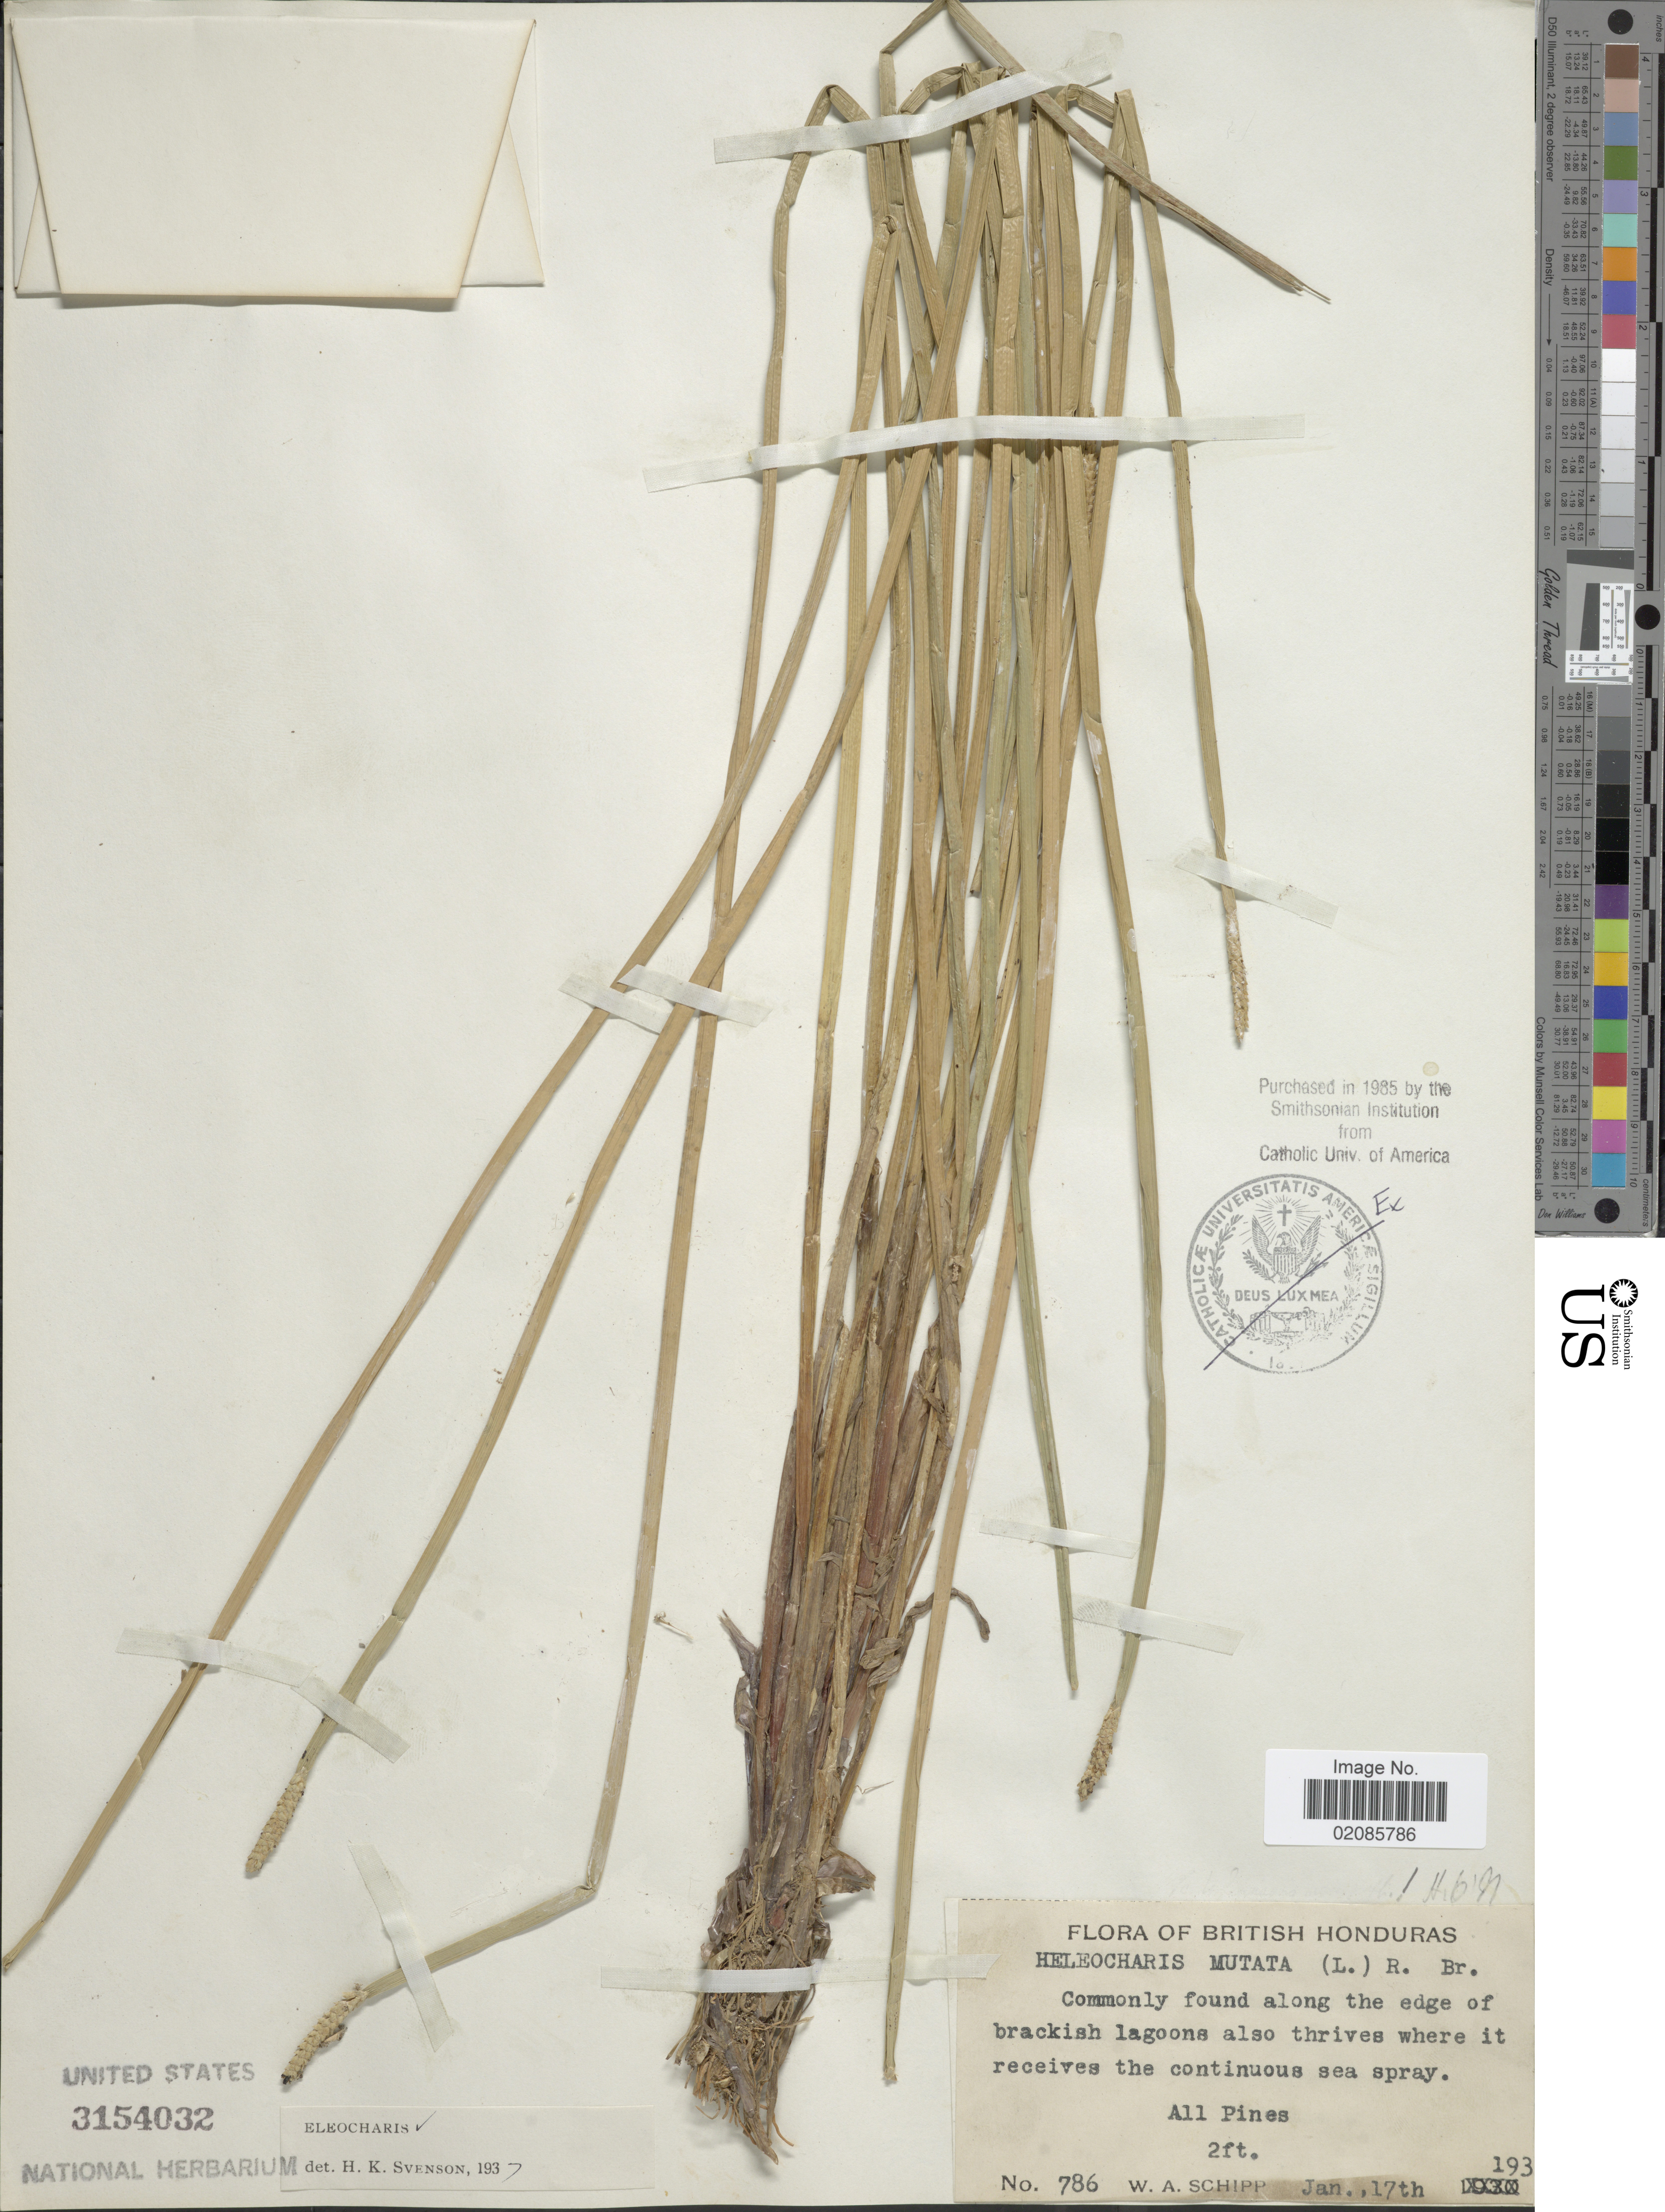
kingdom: Plantae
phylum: Tracheophyta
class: Liliopsida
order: Poales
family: Cyperaceae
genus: Eleocharis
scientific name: Eleocharis mutata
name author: (L.) Roem. & Schult.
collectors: W. Schipp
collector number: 786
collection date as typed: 193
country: Belize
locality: British Honduras.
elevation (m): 1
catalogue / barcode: US 3154032